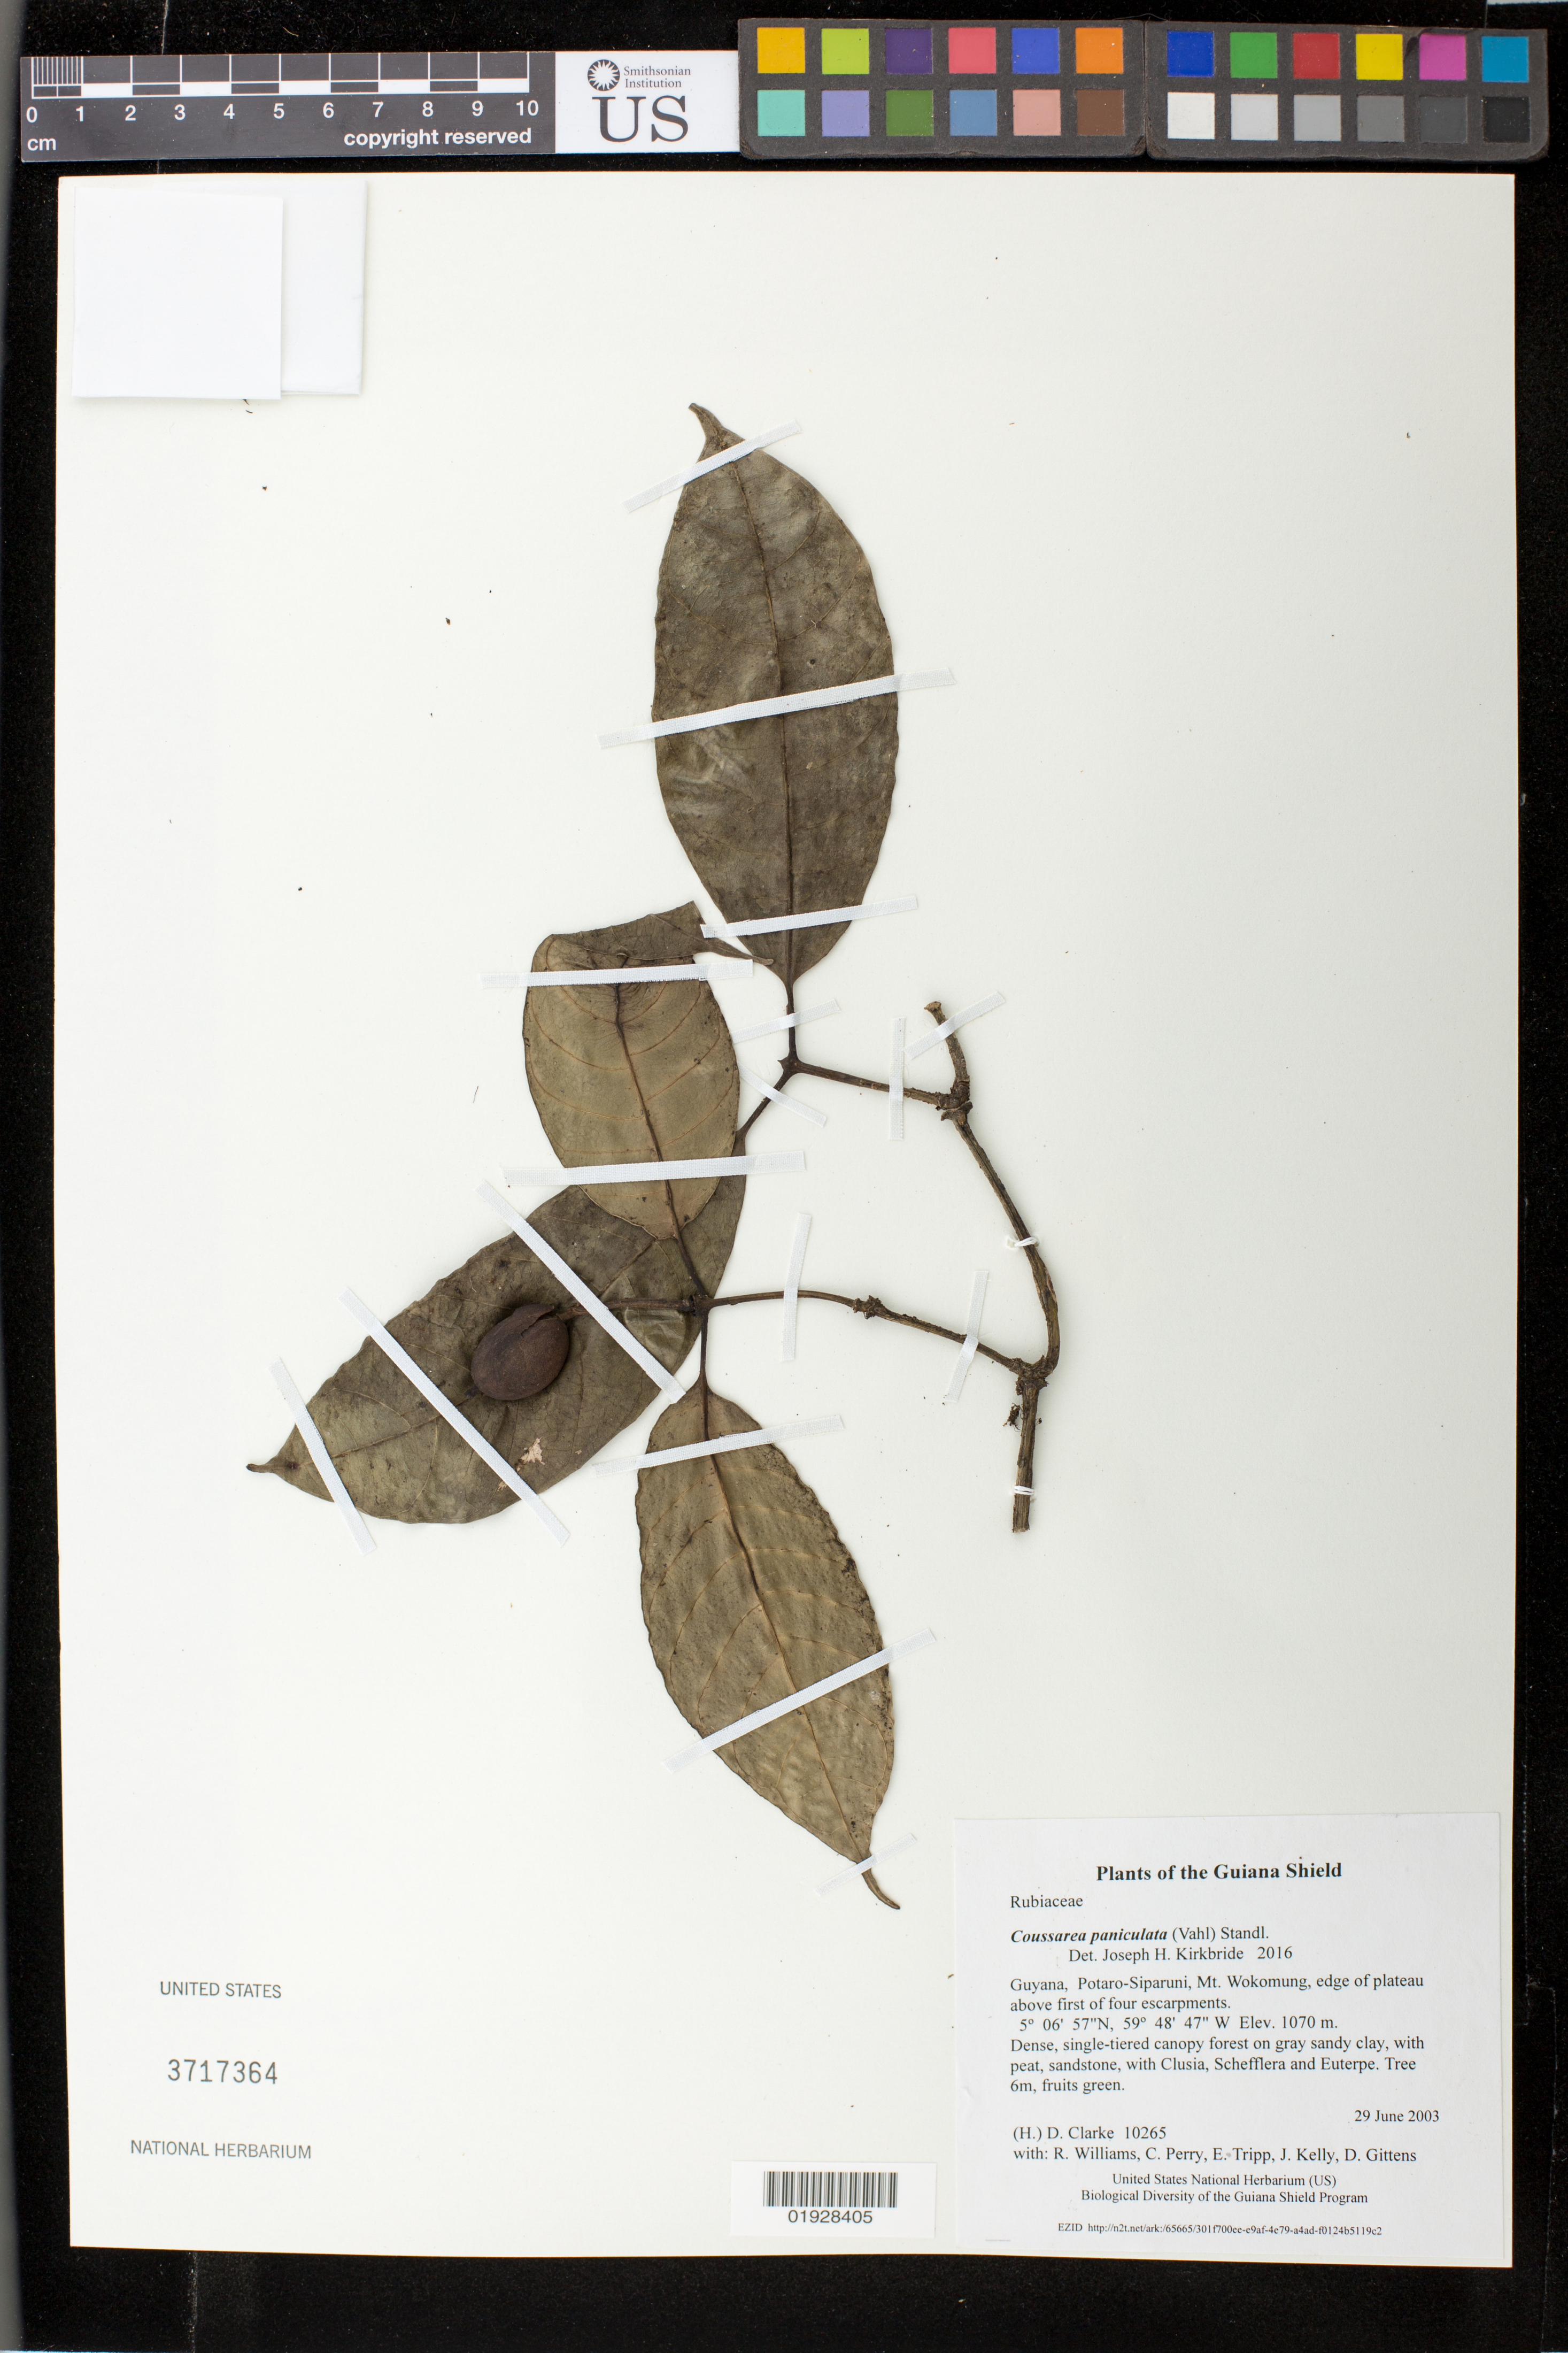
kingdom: Plantae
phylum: Tracheophyta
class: Magnoliopsida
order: Gentianales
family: Rubiaceae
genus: Coussarea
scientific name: Coussarea paniculata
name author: (Vahl) Standl.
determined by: Kirkbride, J. H.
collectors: H. D. Clarke, R. Williams, C. Perry, E. Tripp, J. Kelly, D. Gittens & S. R. Stern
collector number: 10265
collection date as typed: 29 June 2003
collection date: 2003-06-29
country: Guyana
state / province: Potaro-Siparuni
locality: Mt. Wokomung, edge of plateau above first of four escarpments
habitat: Dense, single-tiered canopy forest on gray sandy clay, with peat, sandstone, with Clusia, Schefflera and Euterpe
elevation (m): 1070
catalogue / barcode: US 3717364